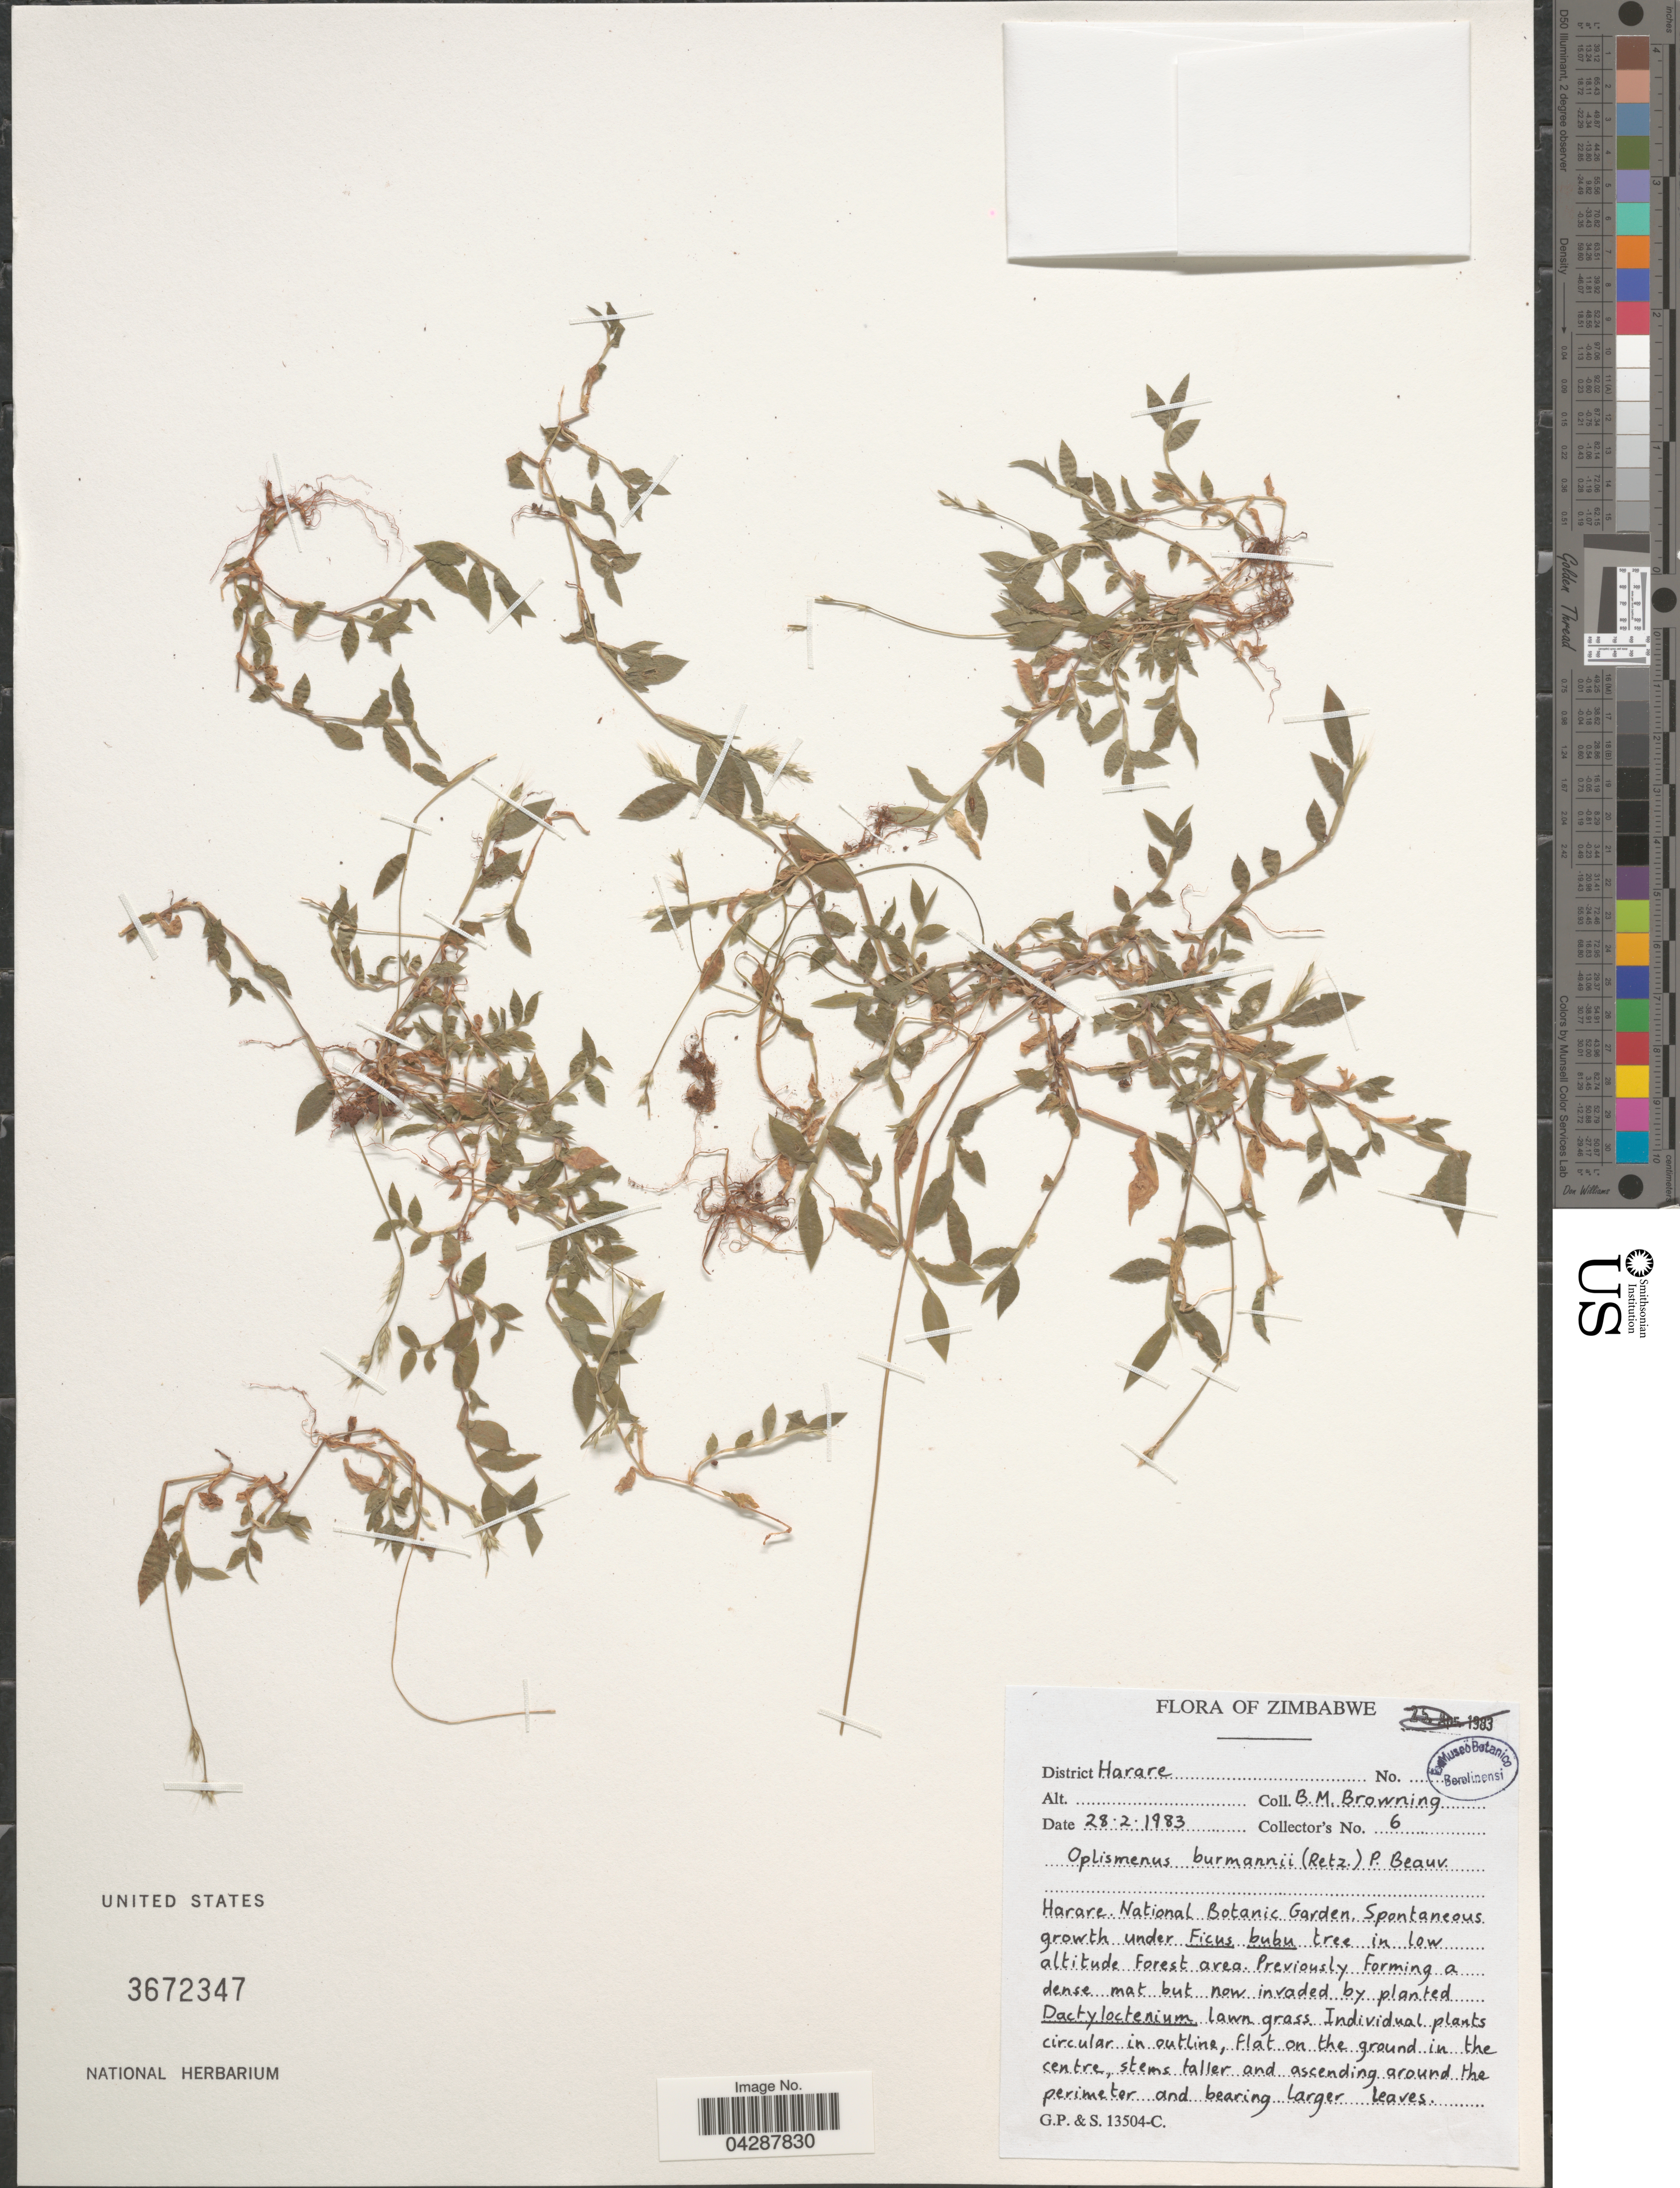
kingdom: Plantae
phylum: Tracheophyta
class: Liliopsida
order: Poales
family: Poaceae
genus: Oplismenus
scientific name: Oplismenus burmannii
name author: (Retz.) P. Beauv.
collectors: B. Browning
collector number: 6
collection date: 1983-02-28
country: Zimbabwe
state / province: Harare (city)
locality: District Harare. Harare National Botanic Garden.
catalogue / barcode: US 3672347